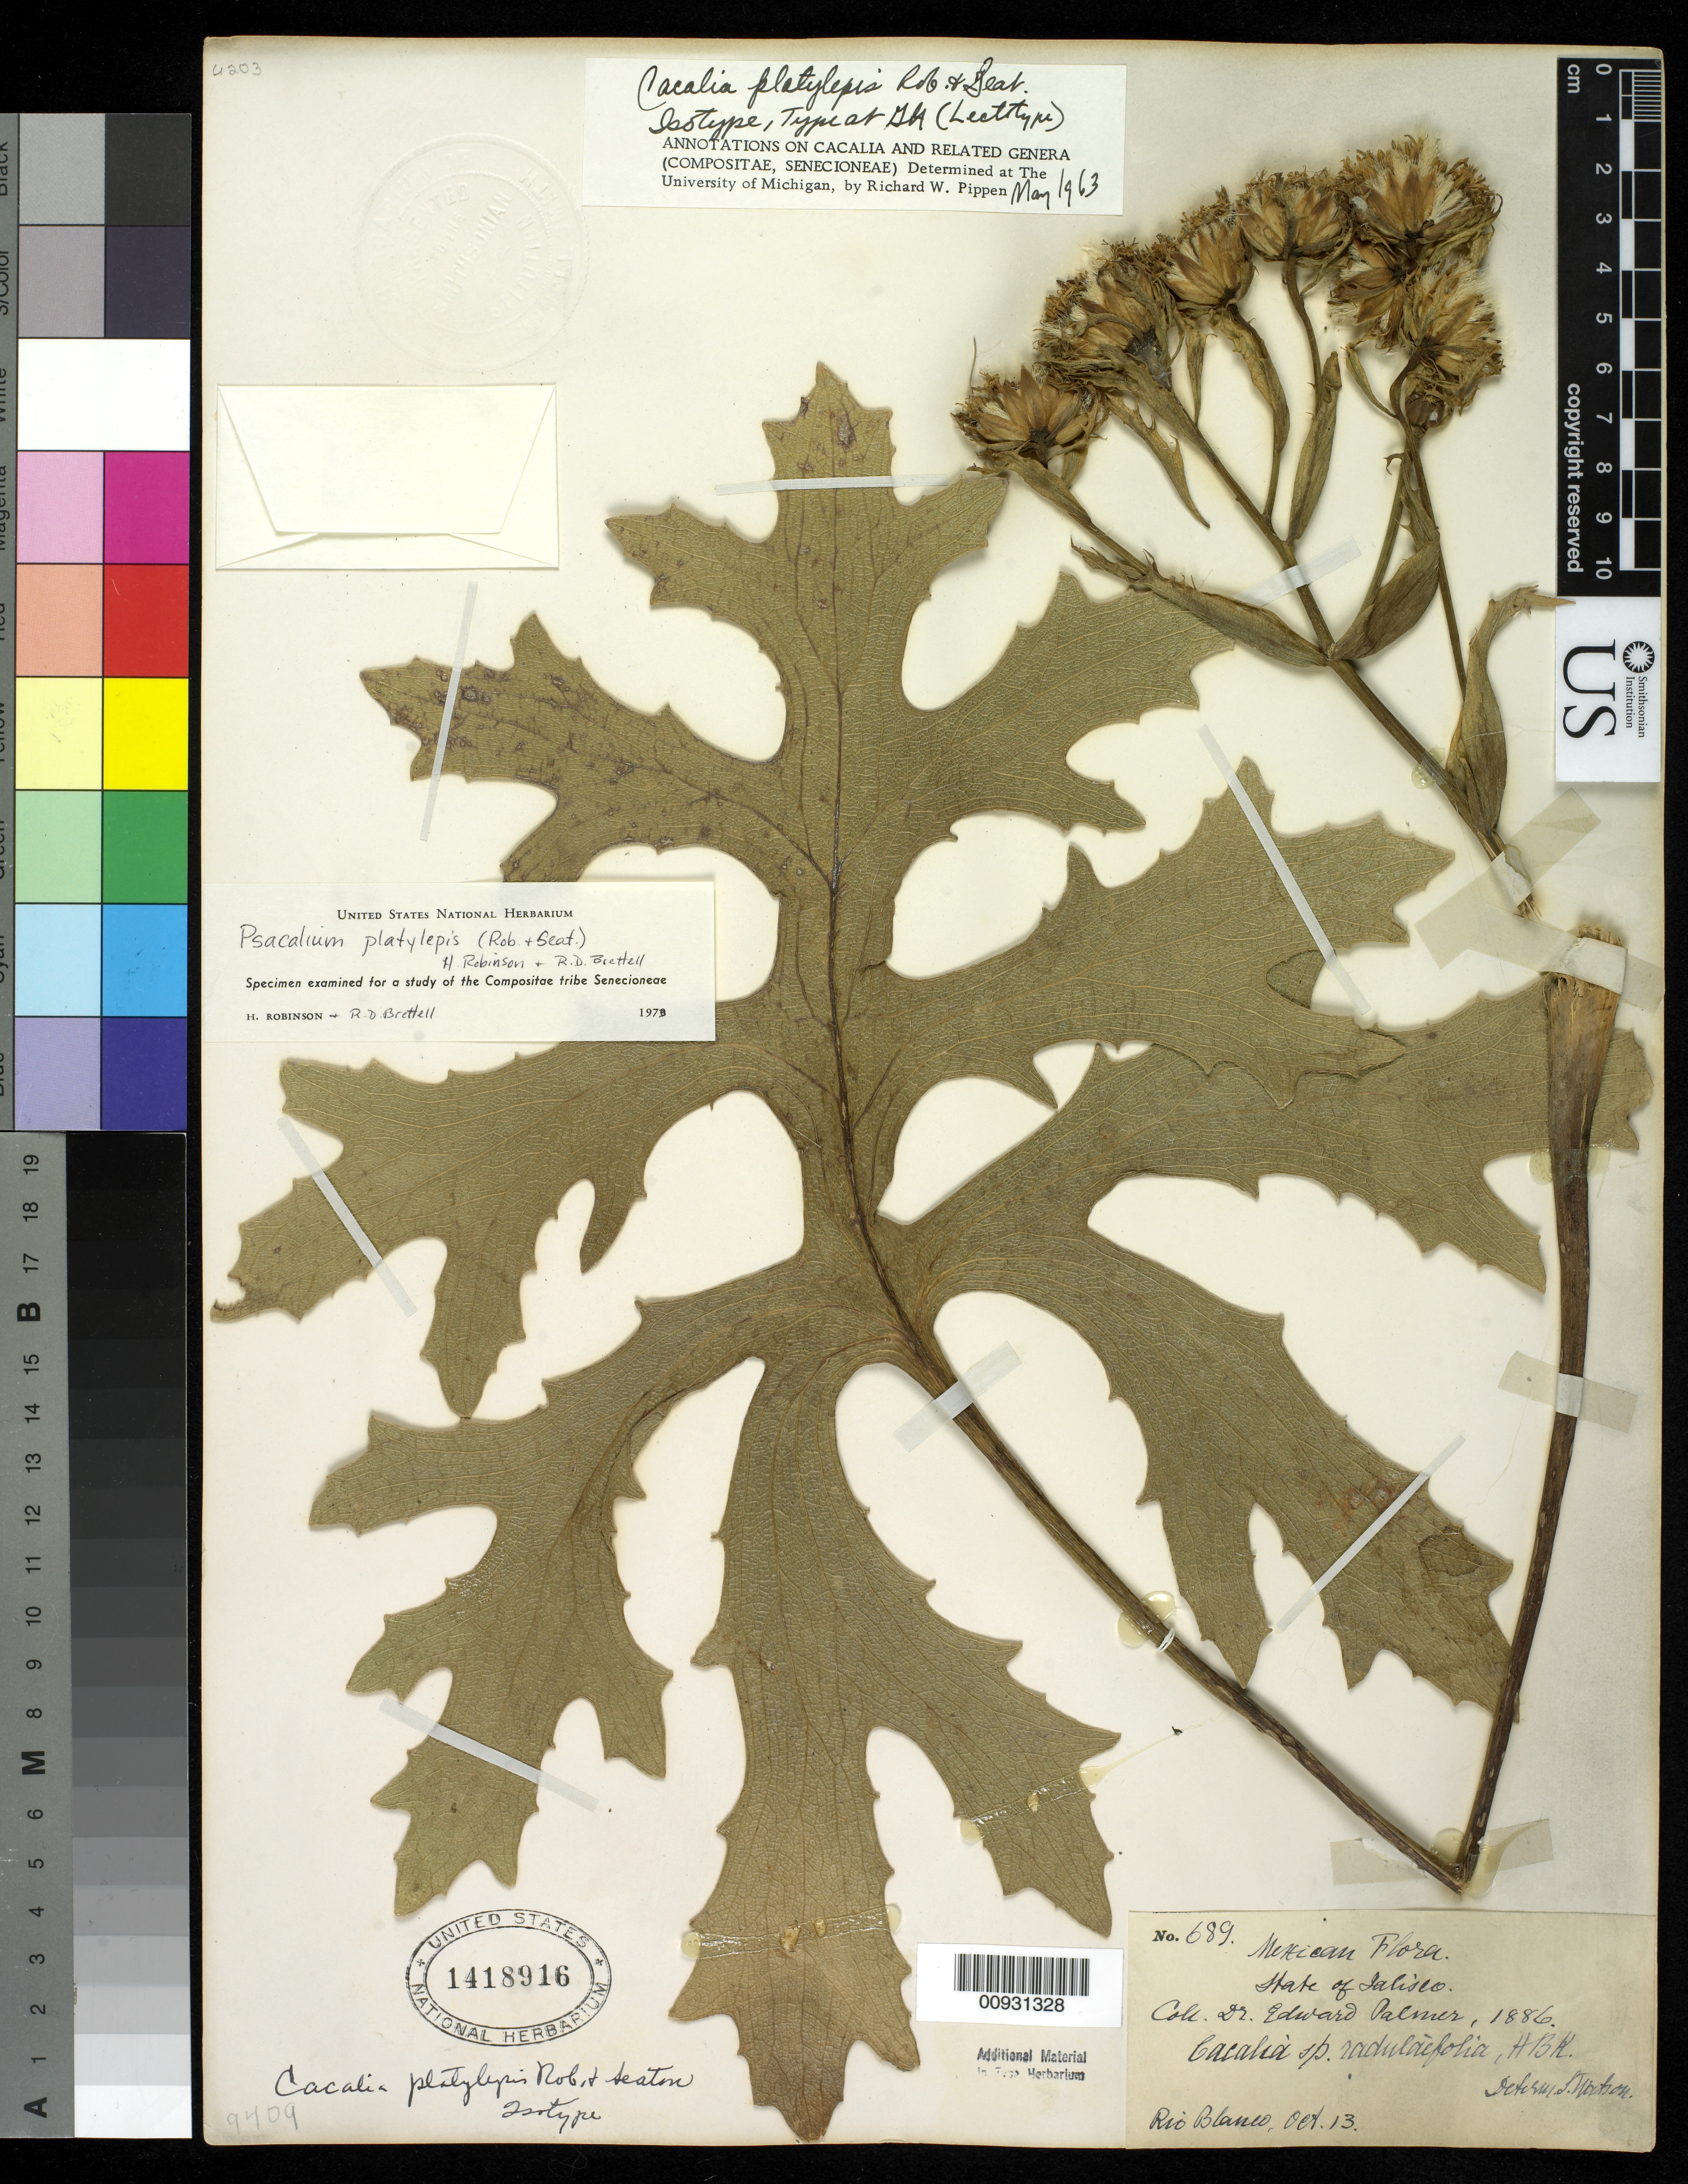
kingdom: Plantae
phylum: Tracheophyta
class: Magnoliopsida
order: Asterales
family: Asteraceae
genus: Cacalia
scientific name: Cacalia platylepis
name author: B.L. Rob. & Seaton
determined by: Brettell, R. D.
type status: Isolectotype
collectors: E. Palmer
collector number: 689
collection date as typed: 13 Oct 1886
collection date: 1886-10-13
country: Mexico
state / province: Jalisco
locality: Río Blanco.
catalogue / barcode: US 1418916